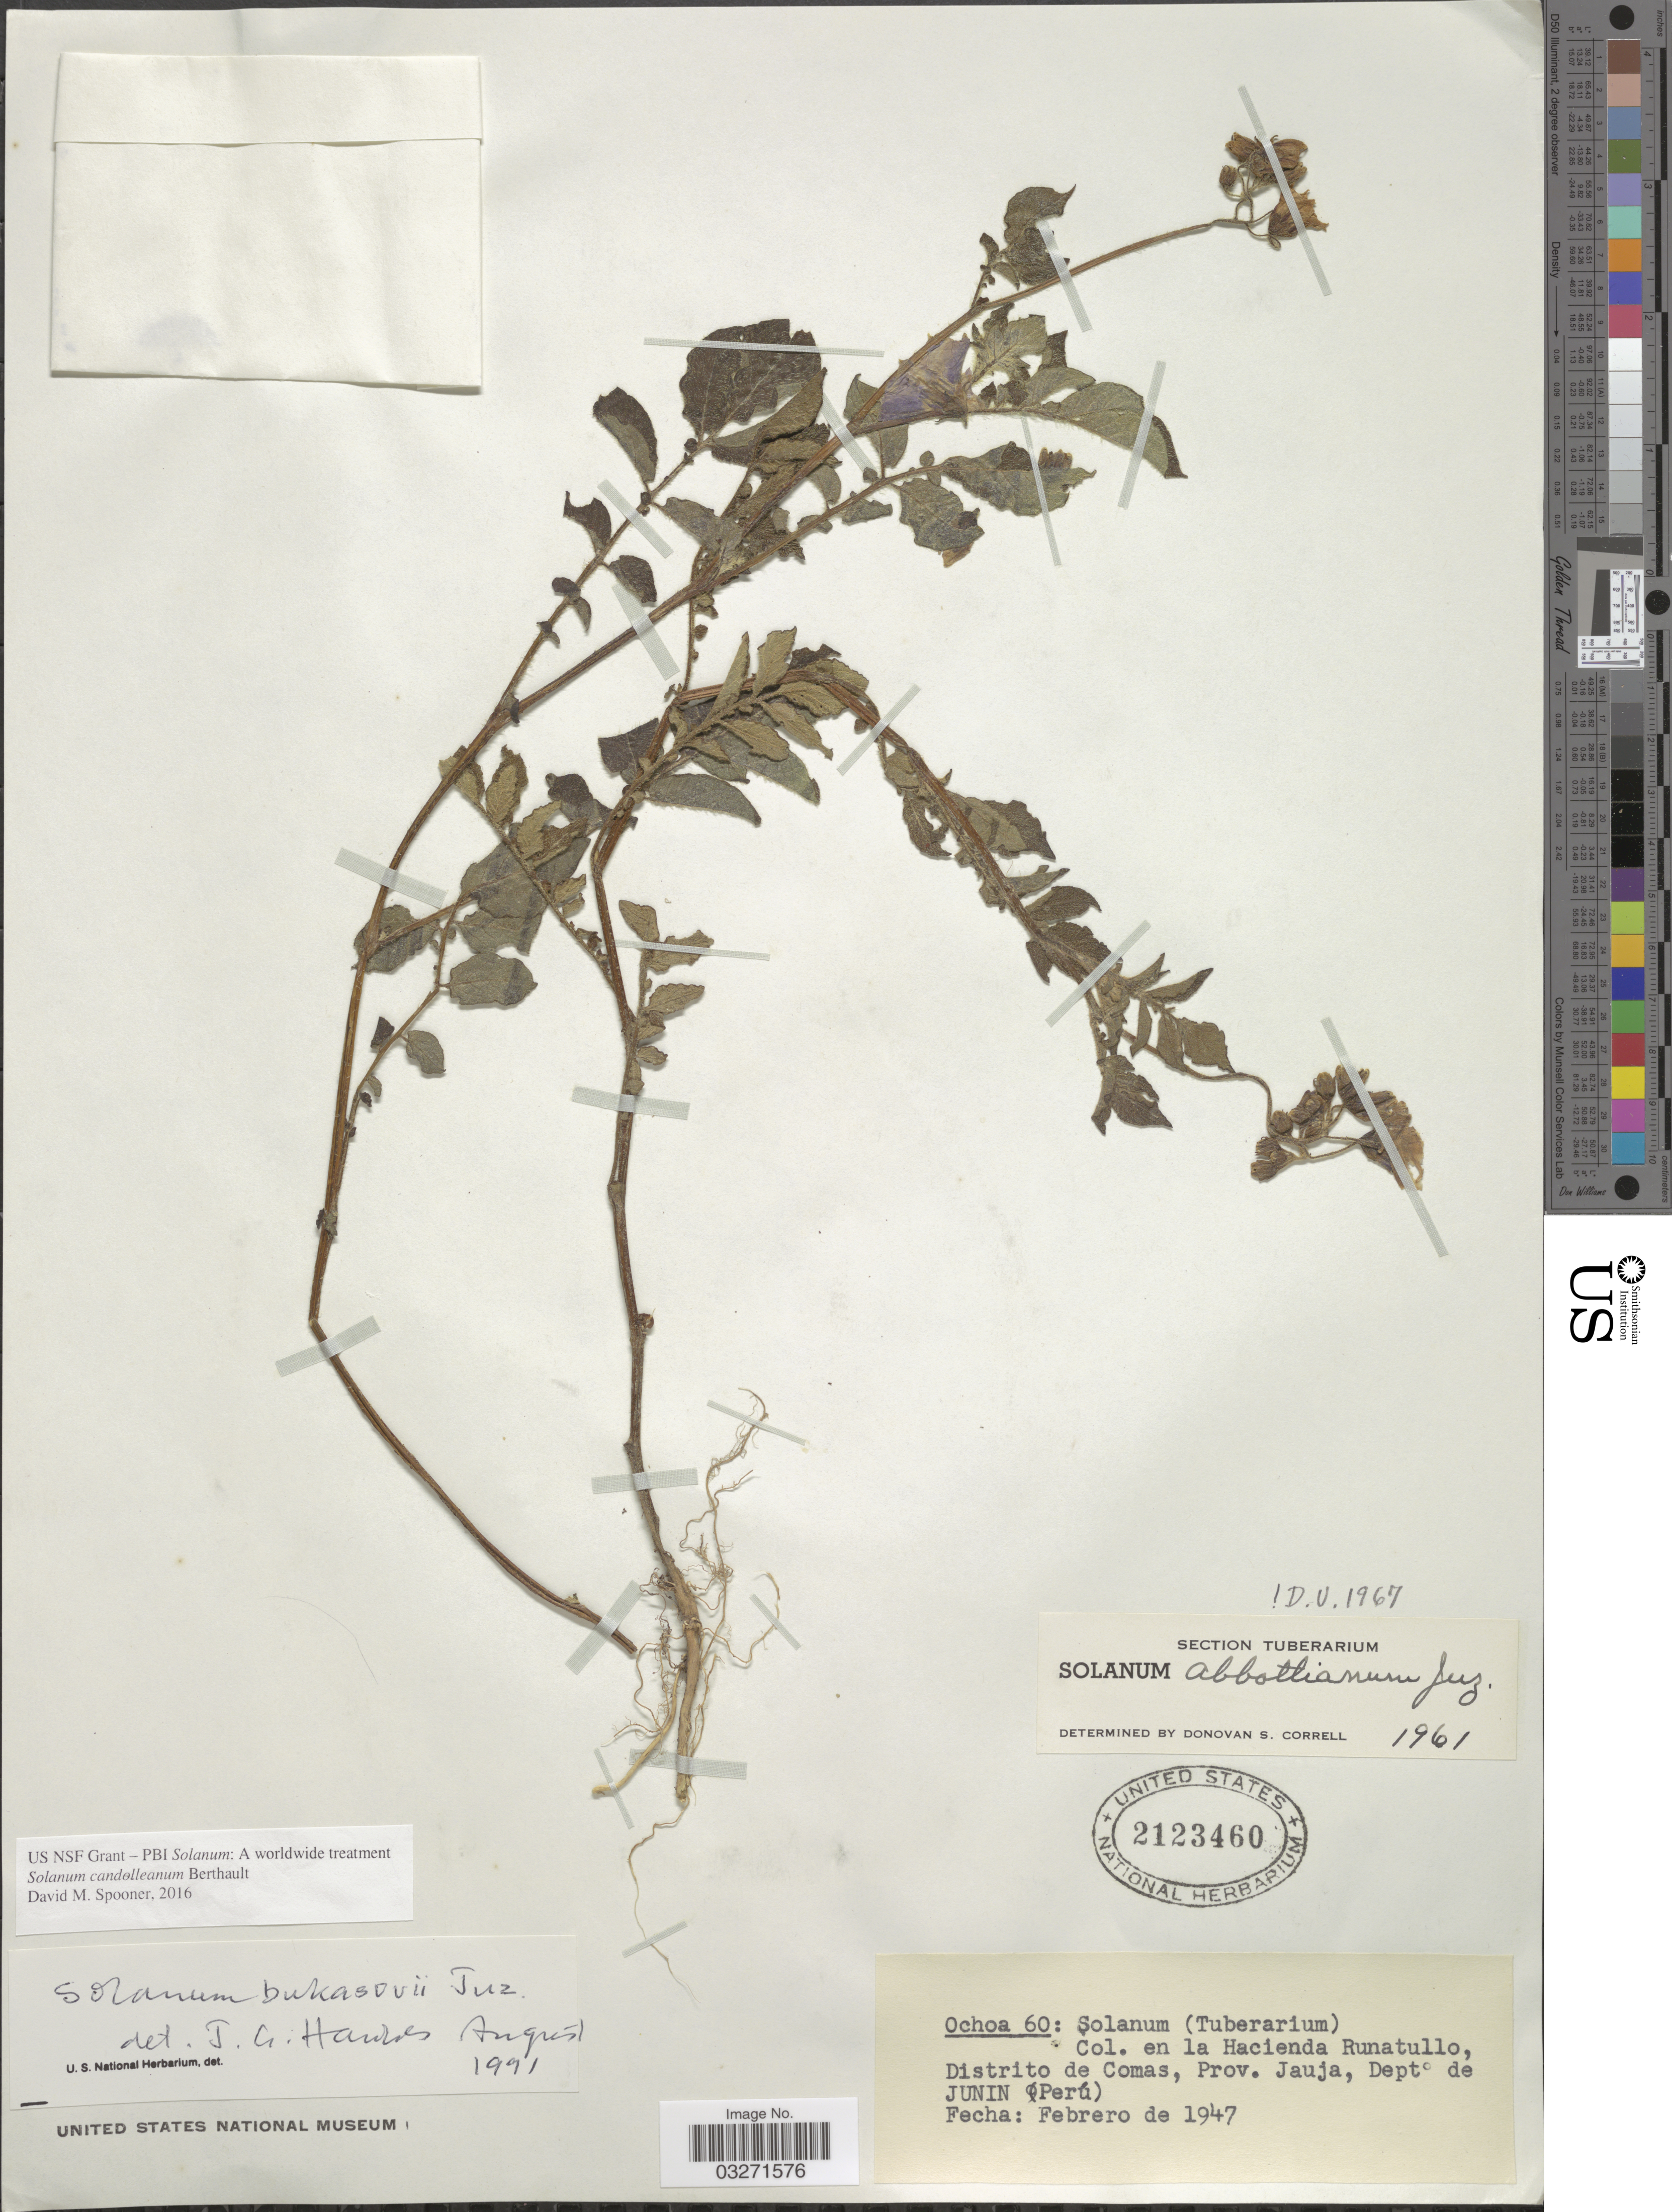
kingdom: Plantae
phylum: Tracheophyta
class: Magnoliopsida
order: Solanales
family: Solanaceae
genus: Solanum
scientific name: Solanum candolleanum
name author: Berthault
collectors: -. Ochoa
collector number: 60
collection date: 1947-02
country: Peru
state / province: Junín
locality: En la Hacienda Runatullo, Distrito de Comas, Prov. Jauja, Depto de Junin.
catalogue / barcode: US 2123460